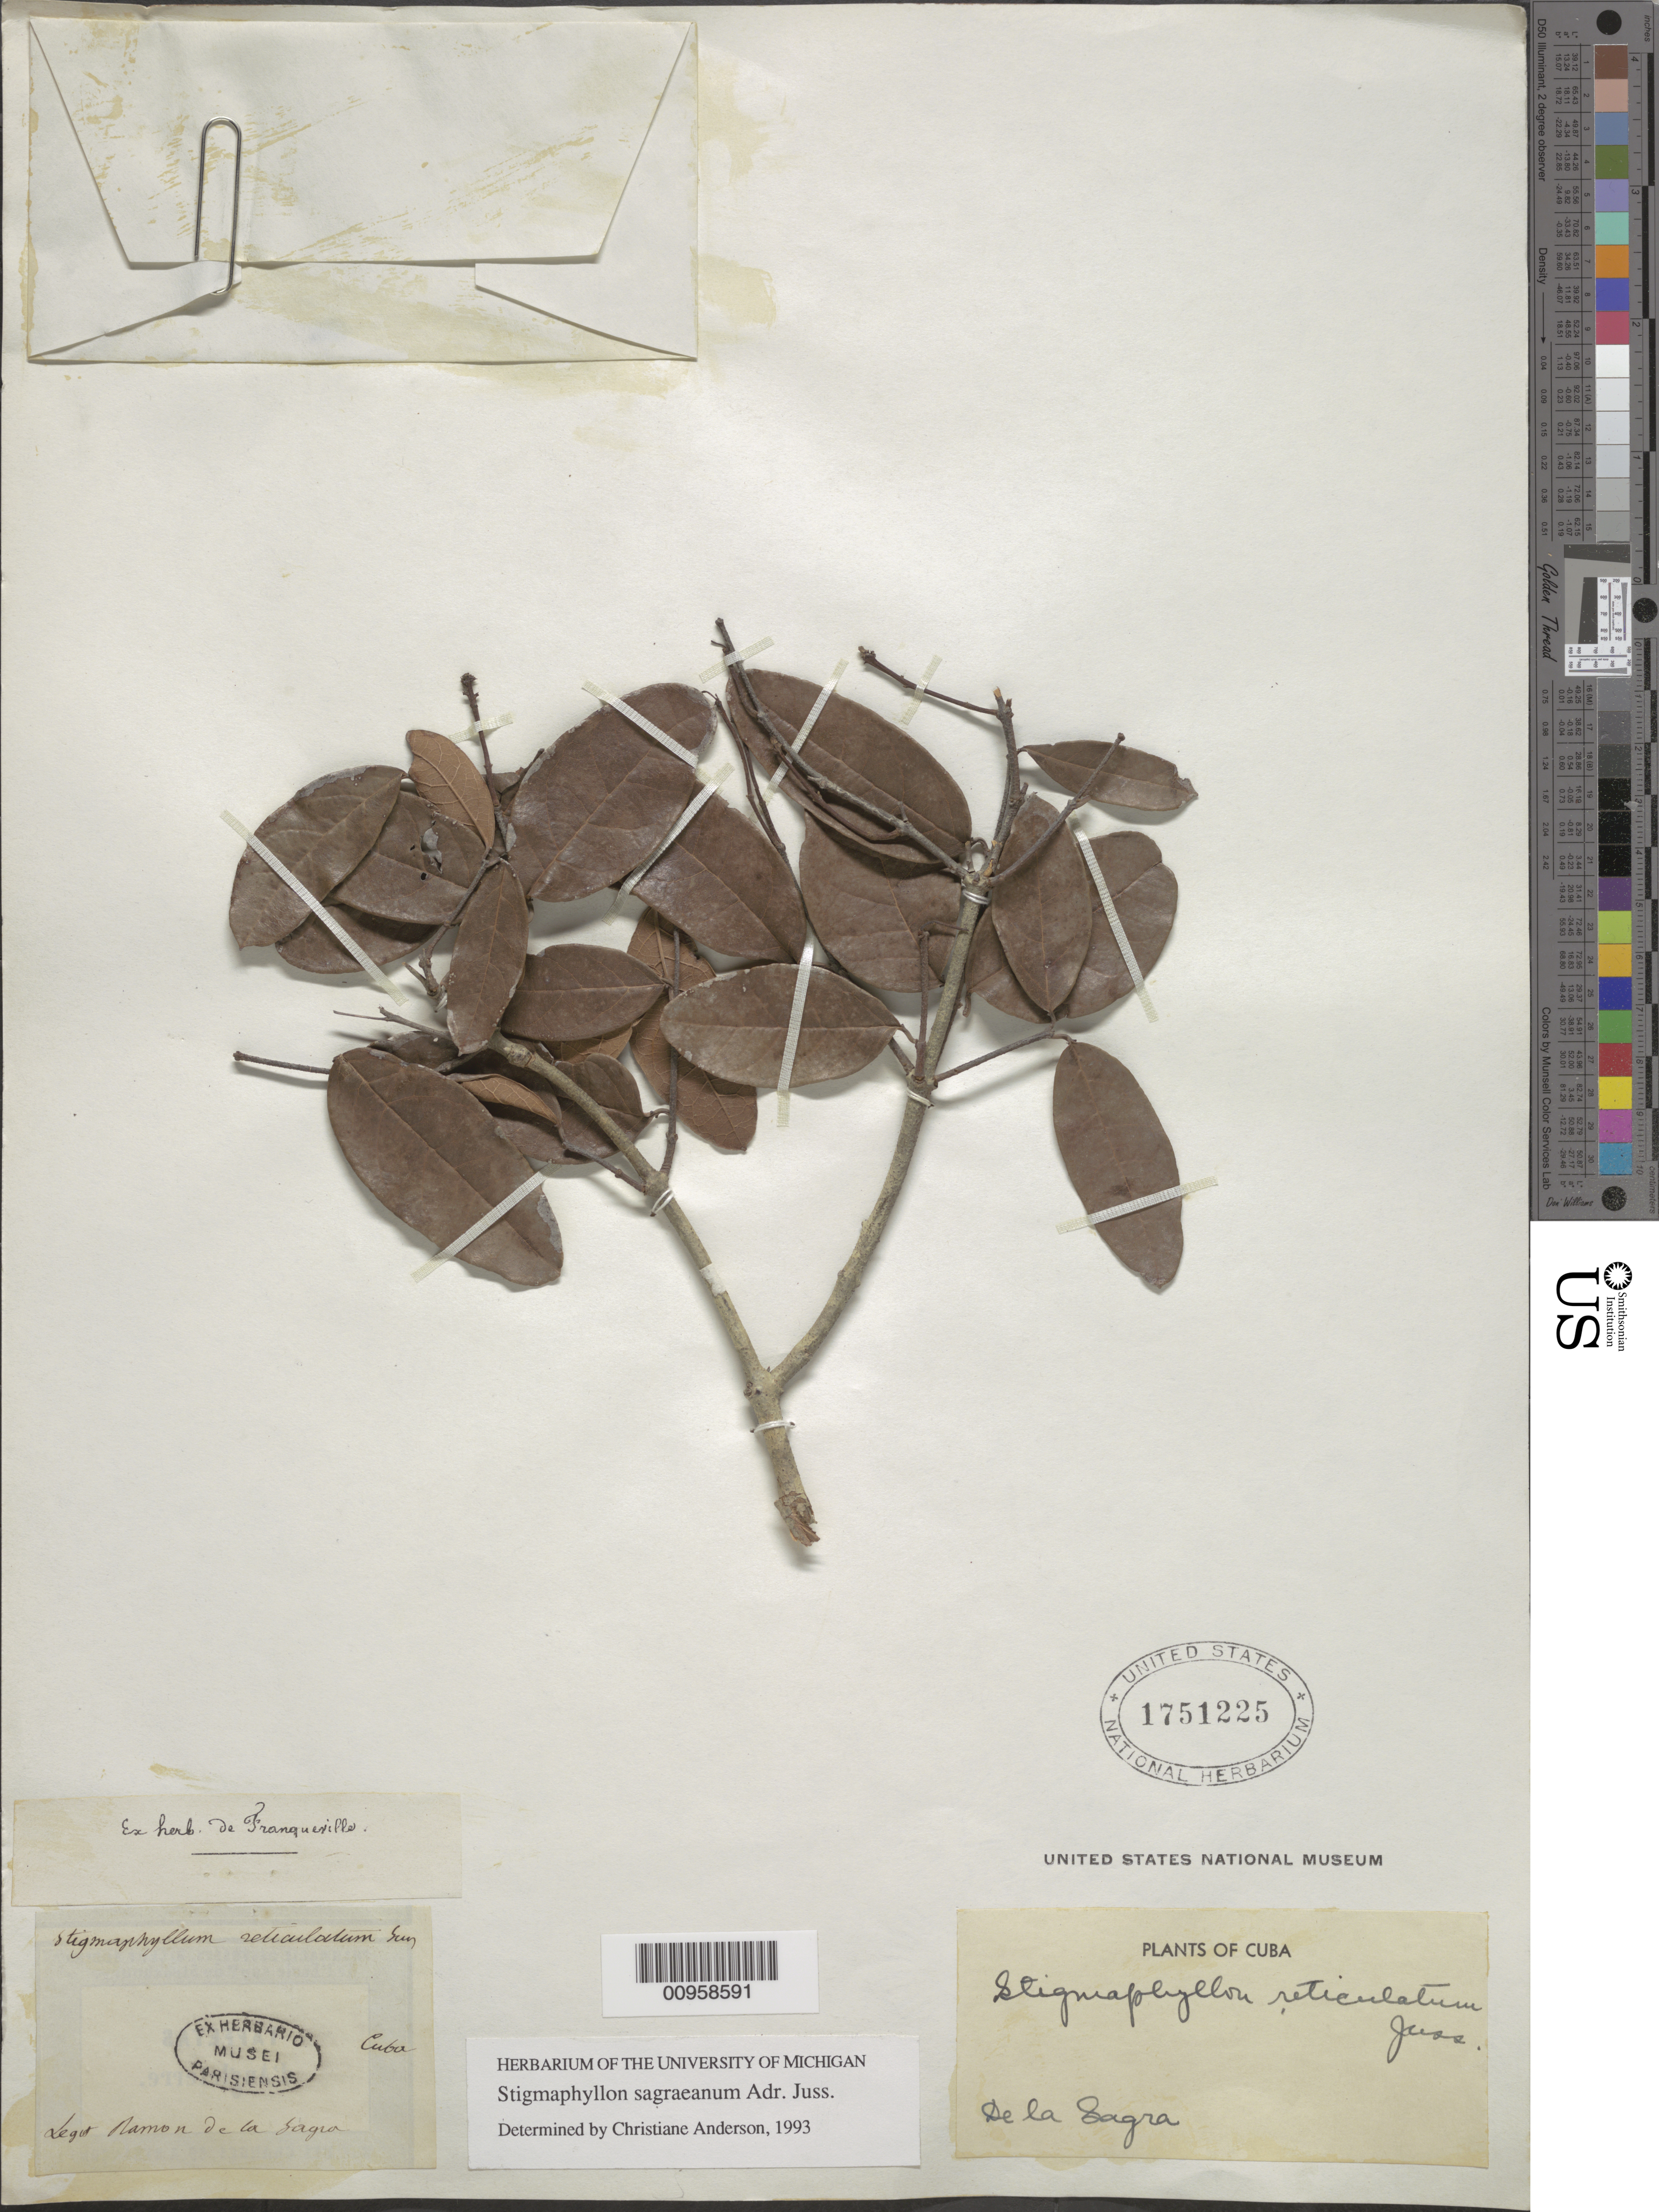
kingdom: Plantae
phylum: Tracheophyta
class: Magnoliopsida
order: Malpighiales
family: Malpighiaceae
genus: Stigmaphyllon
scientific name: Stigmaphyllon sagraeanum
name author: Juss.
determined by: Anderson, C.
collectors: R. de la Sagra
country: Cuba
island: Cuba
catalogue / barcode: US 1751225